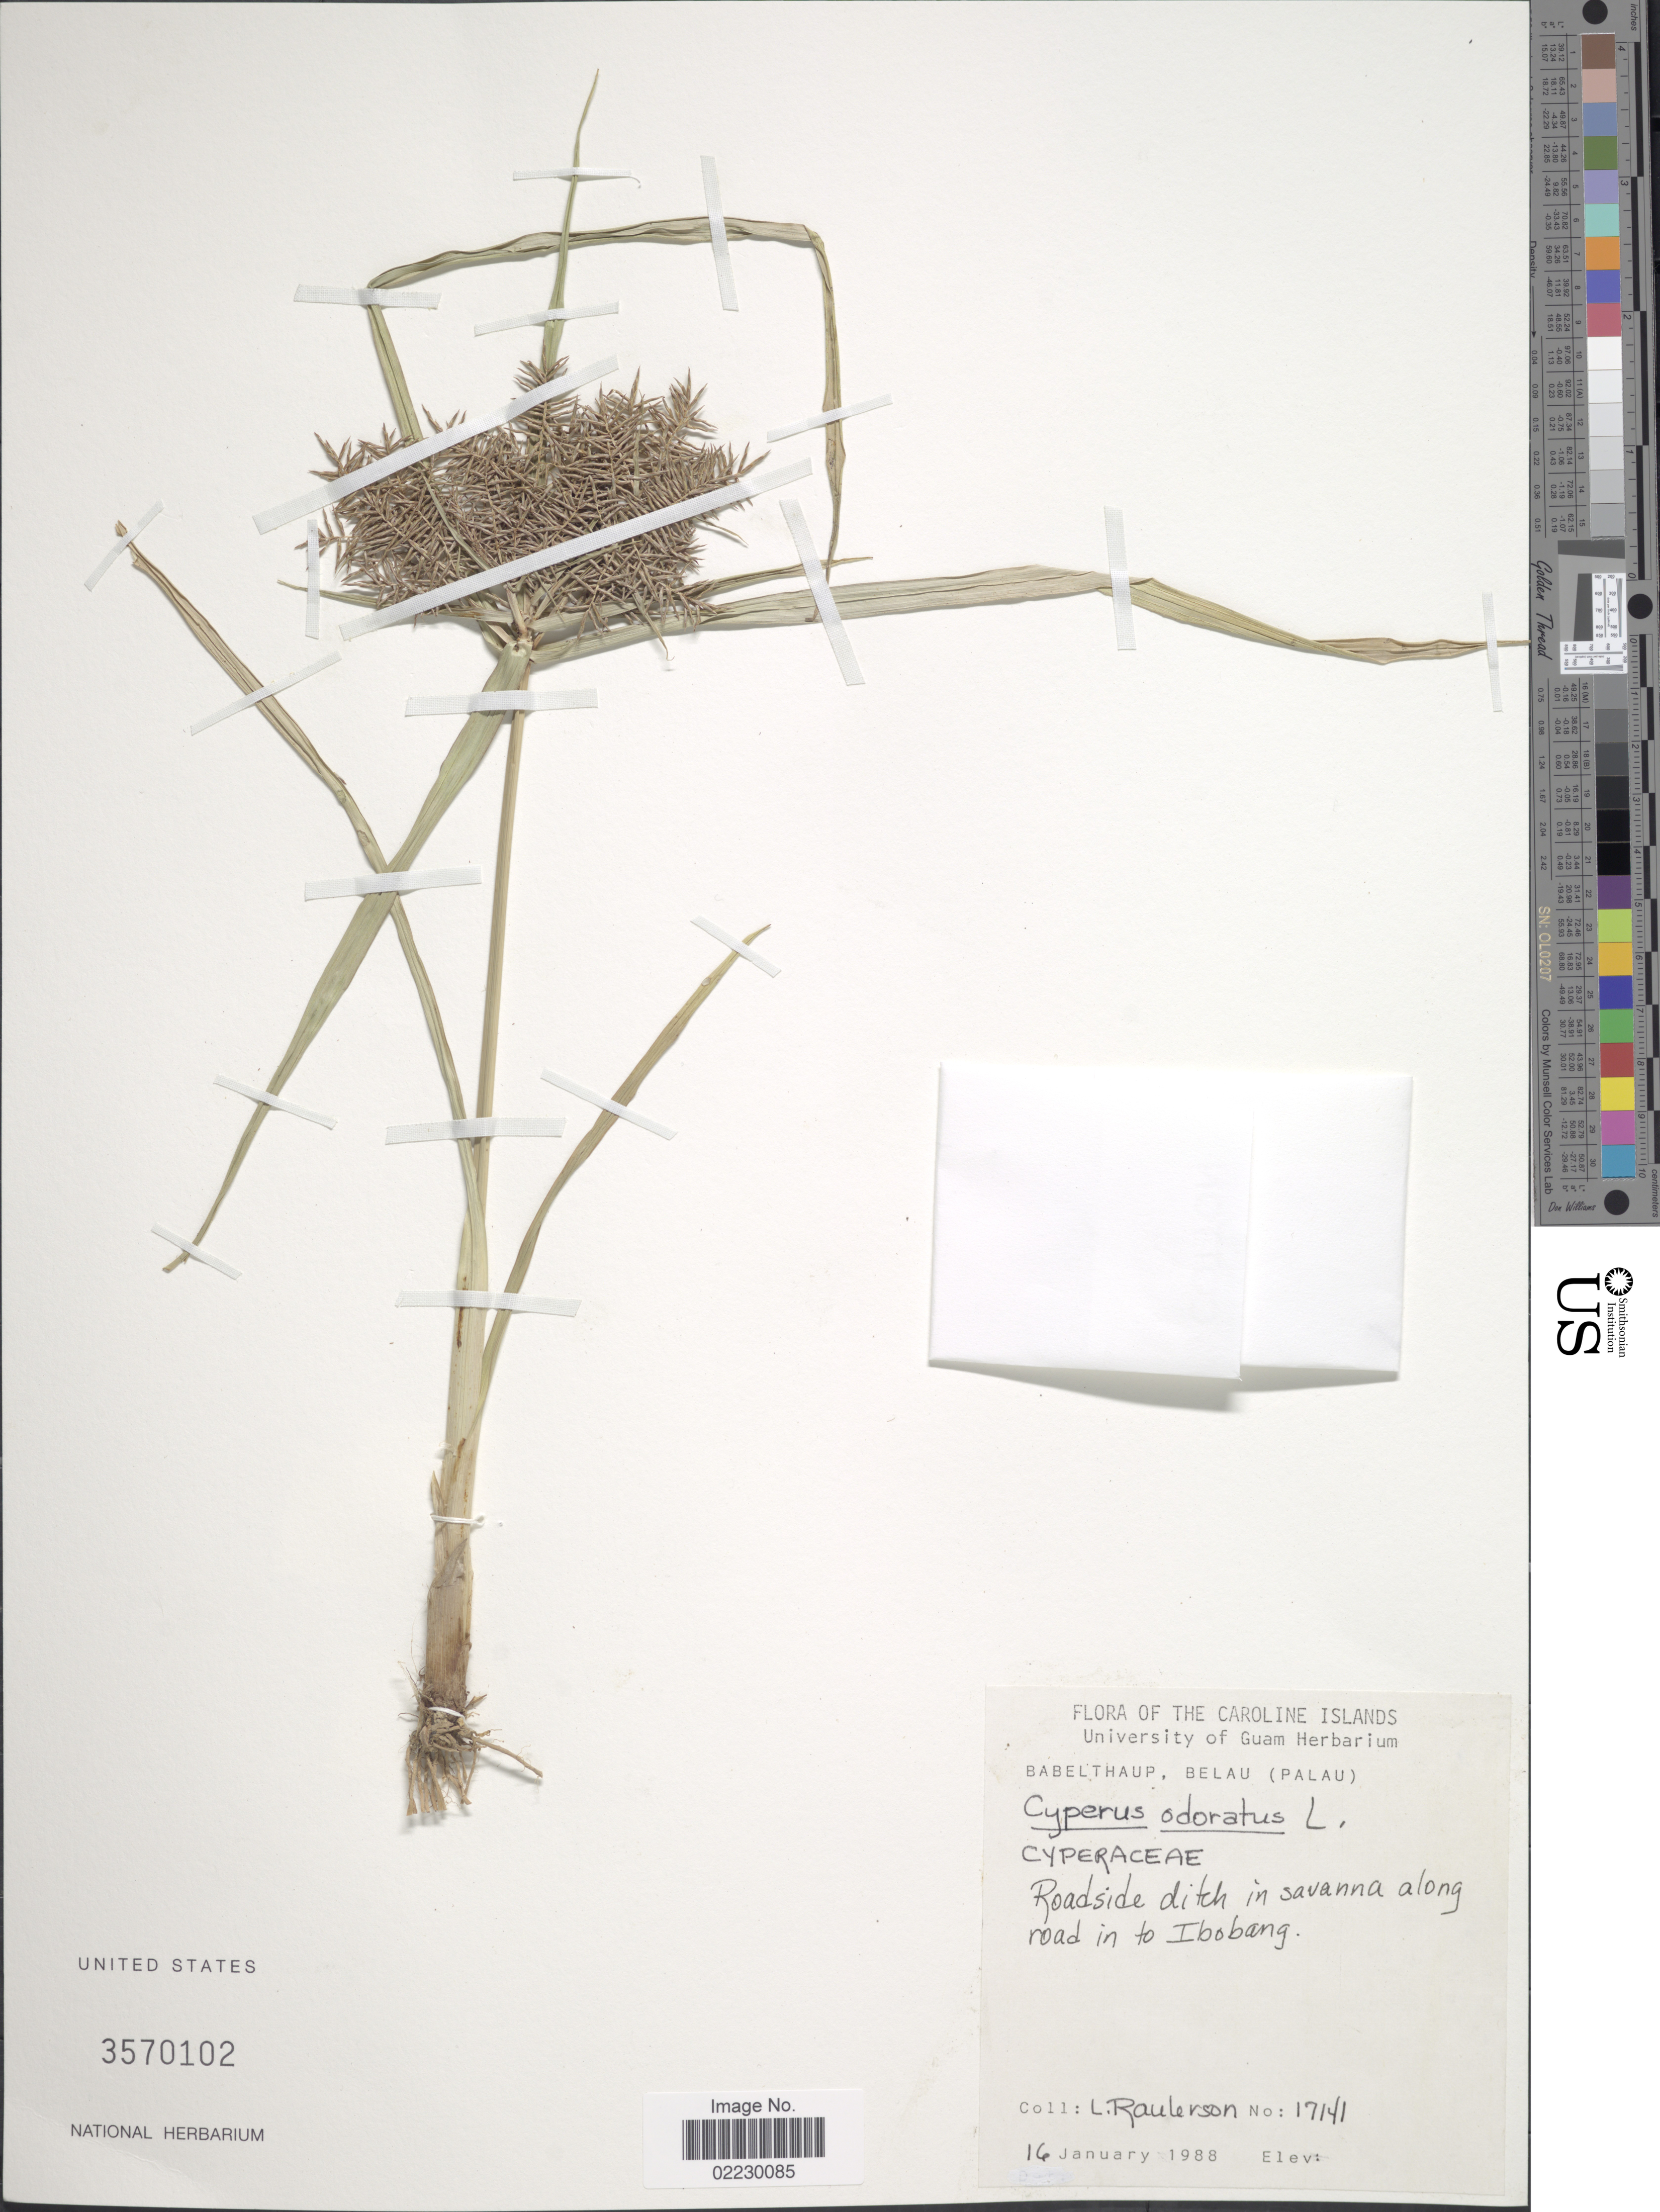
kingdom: Plantae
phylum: Tracheophyta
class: Liliopsida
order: Poales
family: Cyperaceae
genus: Cyperus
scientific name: Cyperus odoratus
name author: L.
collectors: L. Raulerson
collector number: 17141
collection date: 1988-01-16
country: Palau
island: Babeldaob [Babelthuap]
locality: The Caroline Islands, Babelthaup, Belau (Palau), roadside ditch in savanna along road in to Ibobang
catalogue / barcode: US 3570102